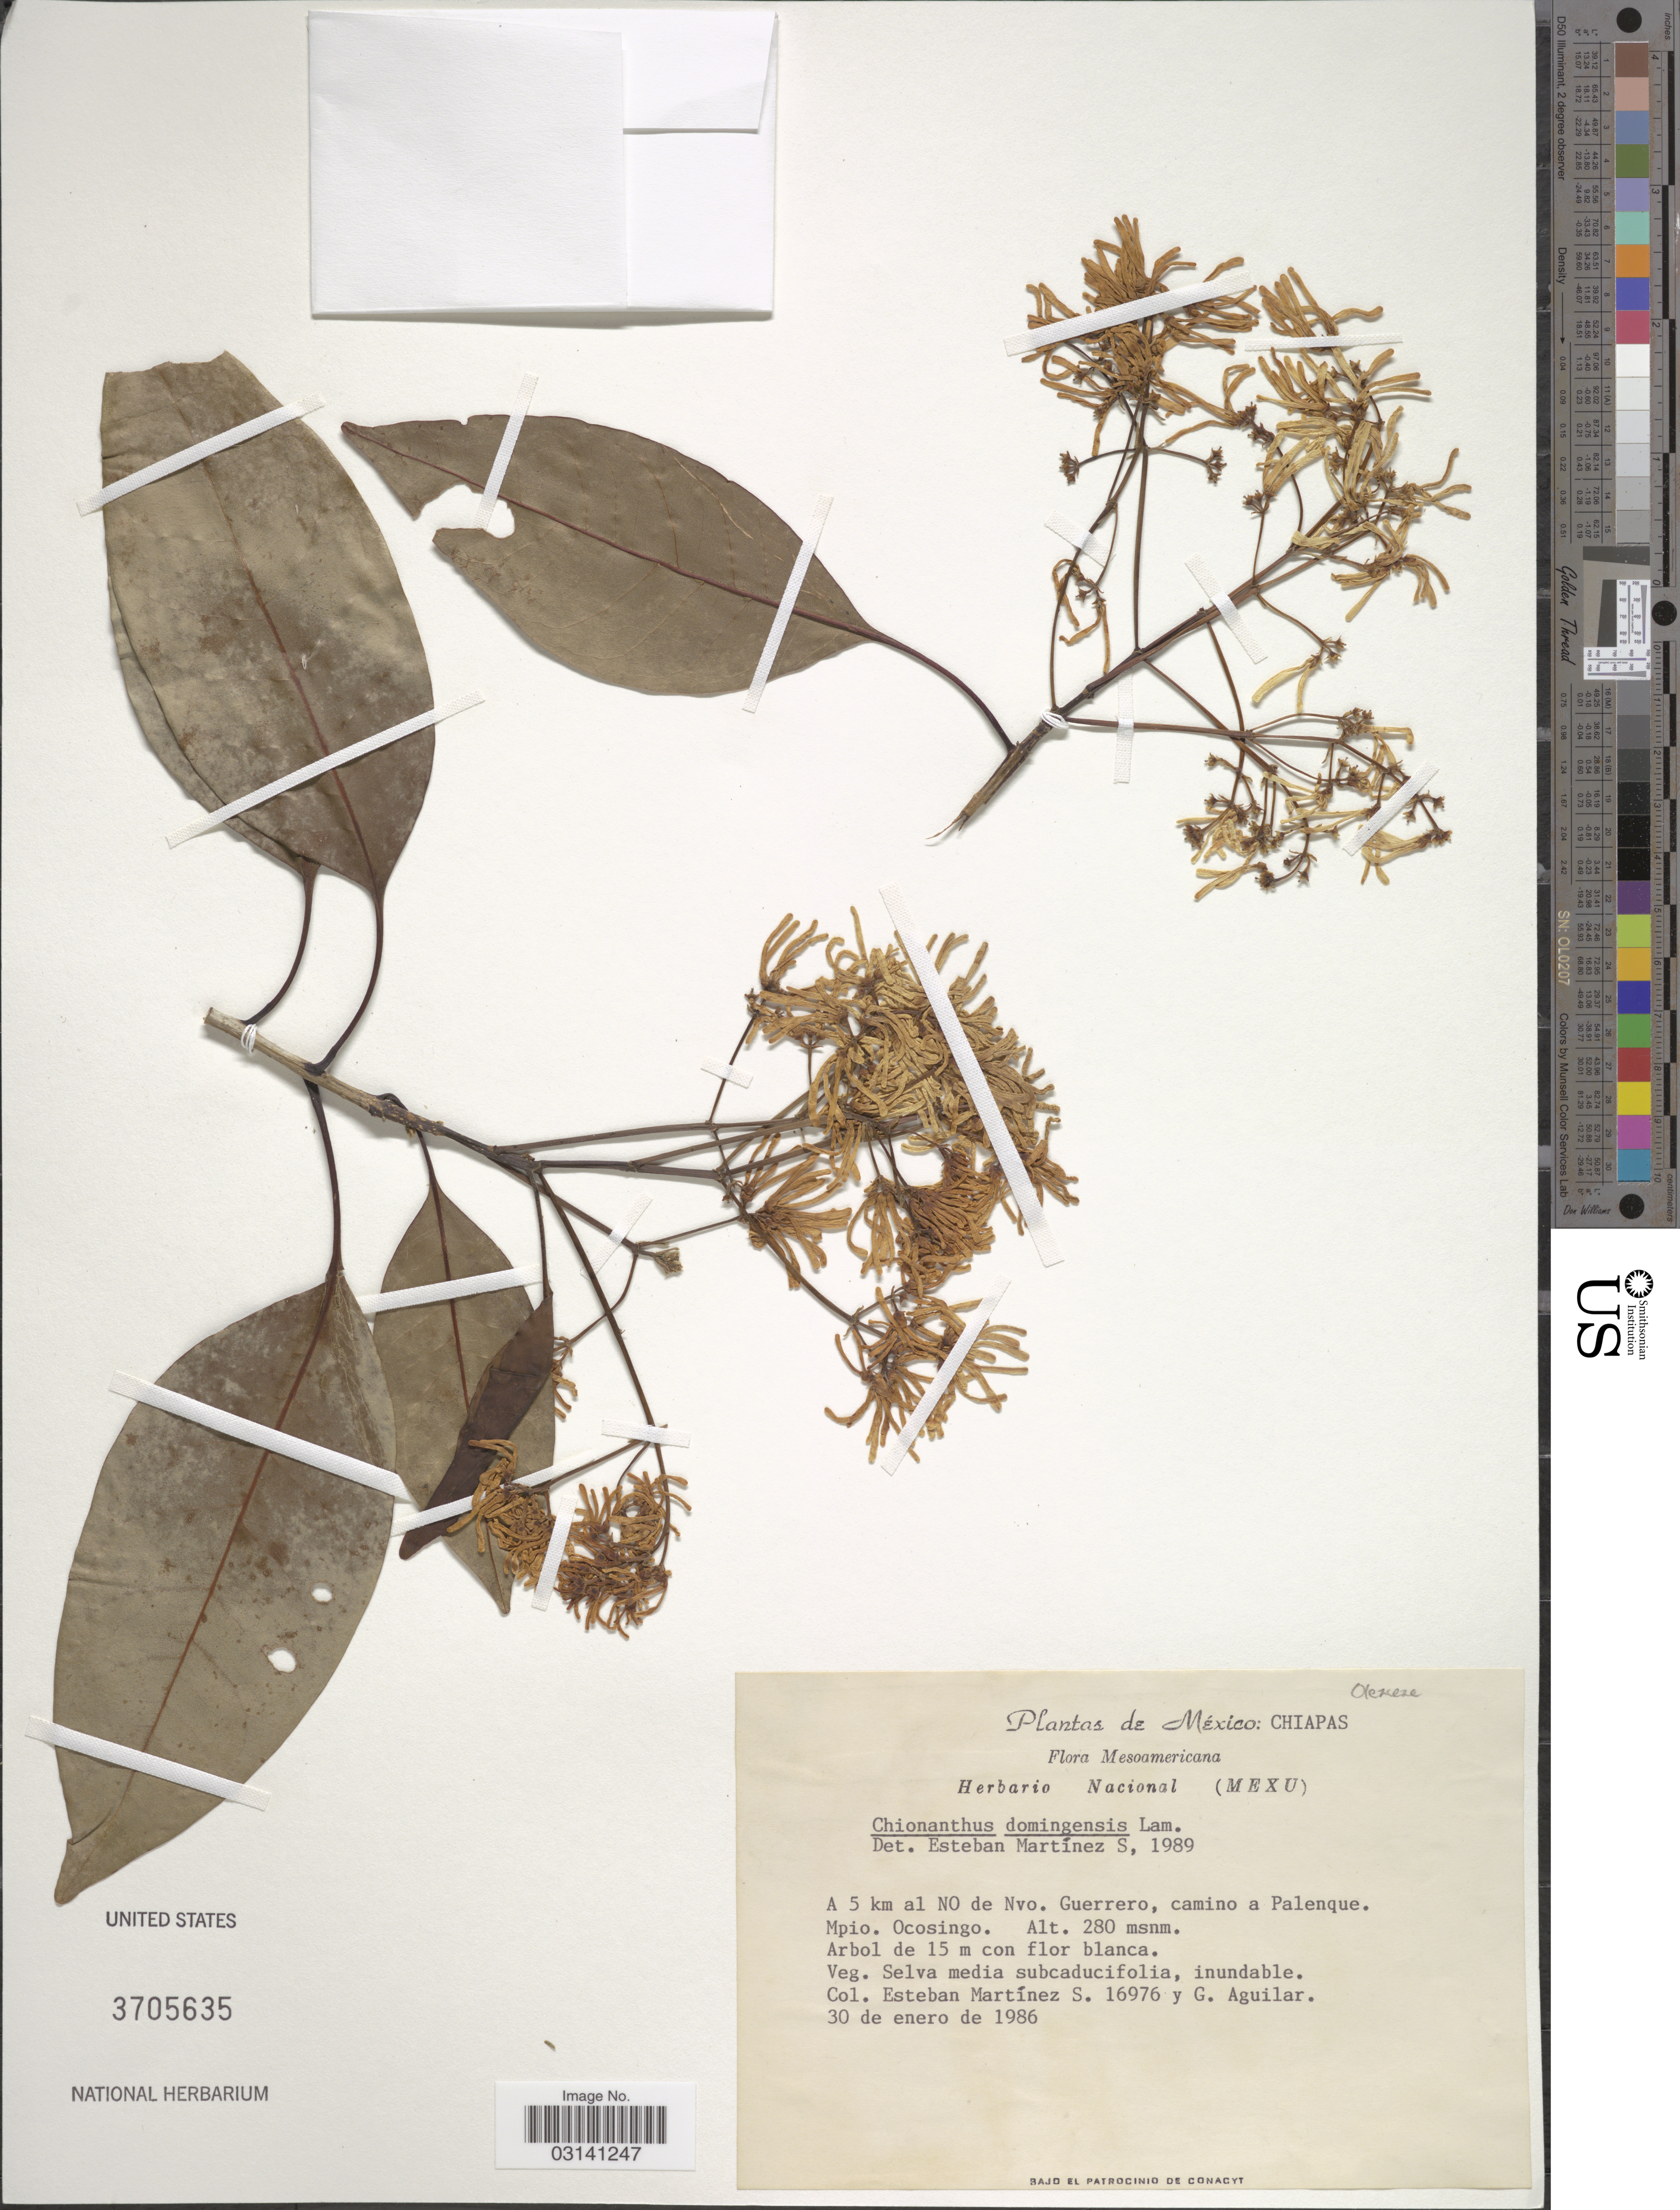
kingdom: Plantae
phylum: Tracheophyta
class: Magnoliopsida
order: Lamiales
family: Oleaceae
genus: Chionanthus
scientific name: Chionanthus domingensis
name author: Lam.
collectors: E. M. Martínez S. & G. Aguilar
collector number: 16976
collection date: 1986-01-30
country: Mexico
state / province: Chiapas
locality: A 5 km al NO de Nvo. Guerrero, camino a Palenque. Mpio. Ocosingo.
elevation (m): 280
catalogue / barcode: US 3705635